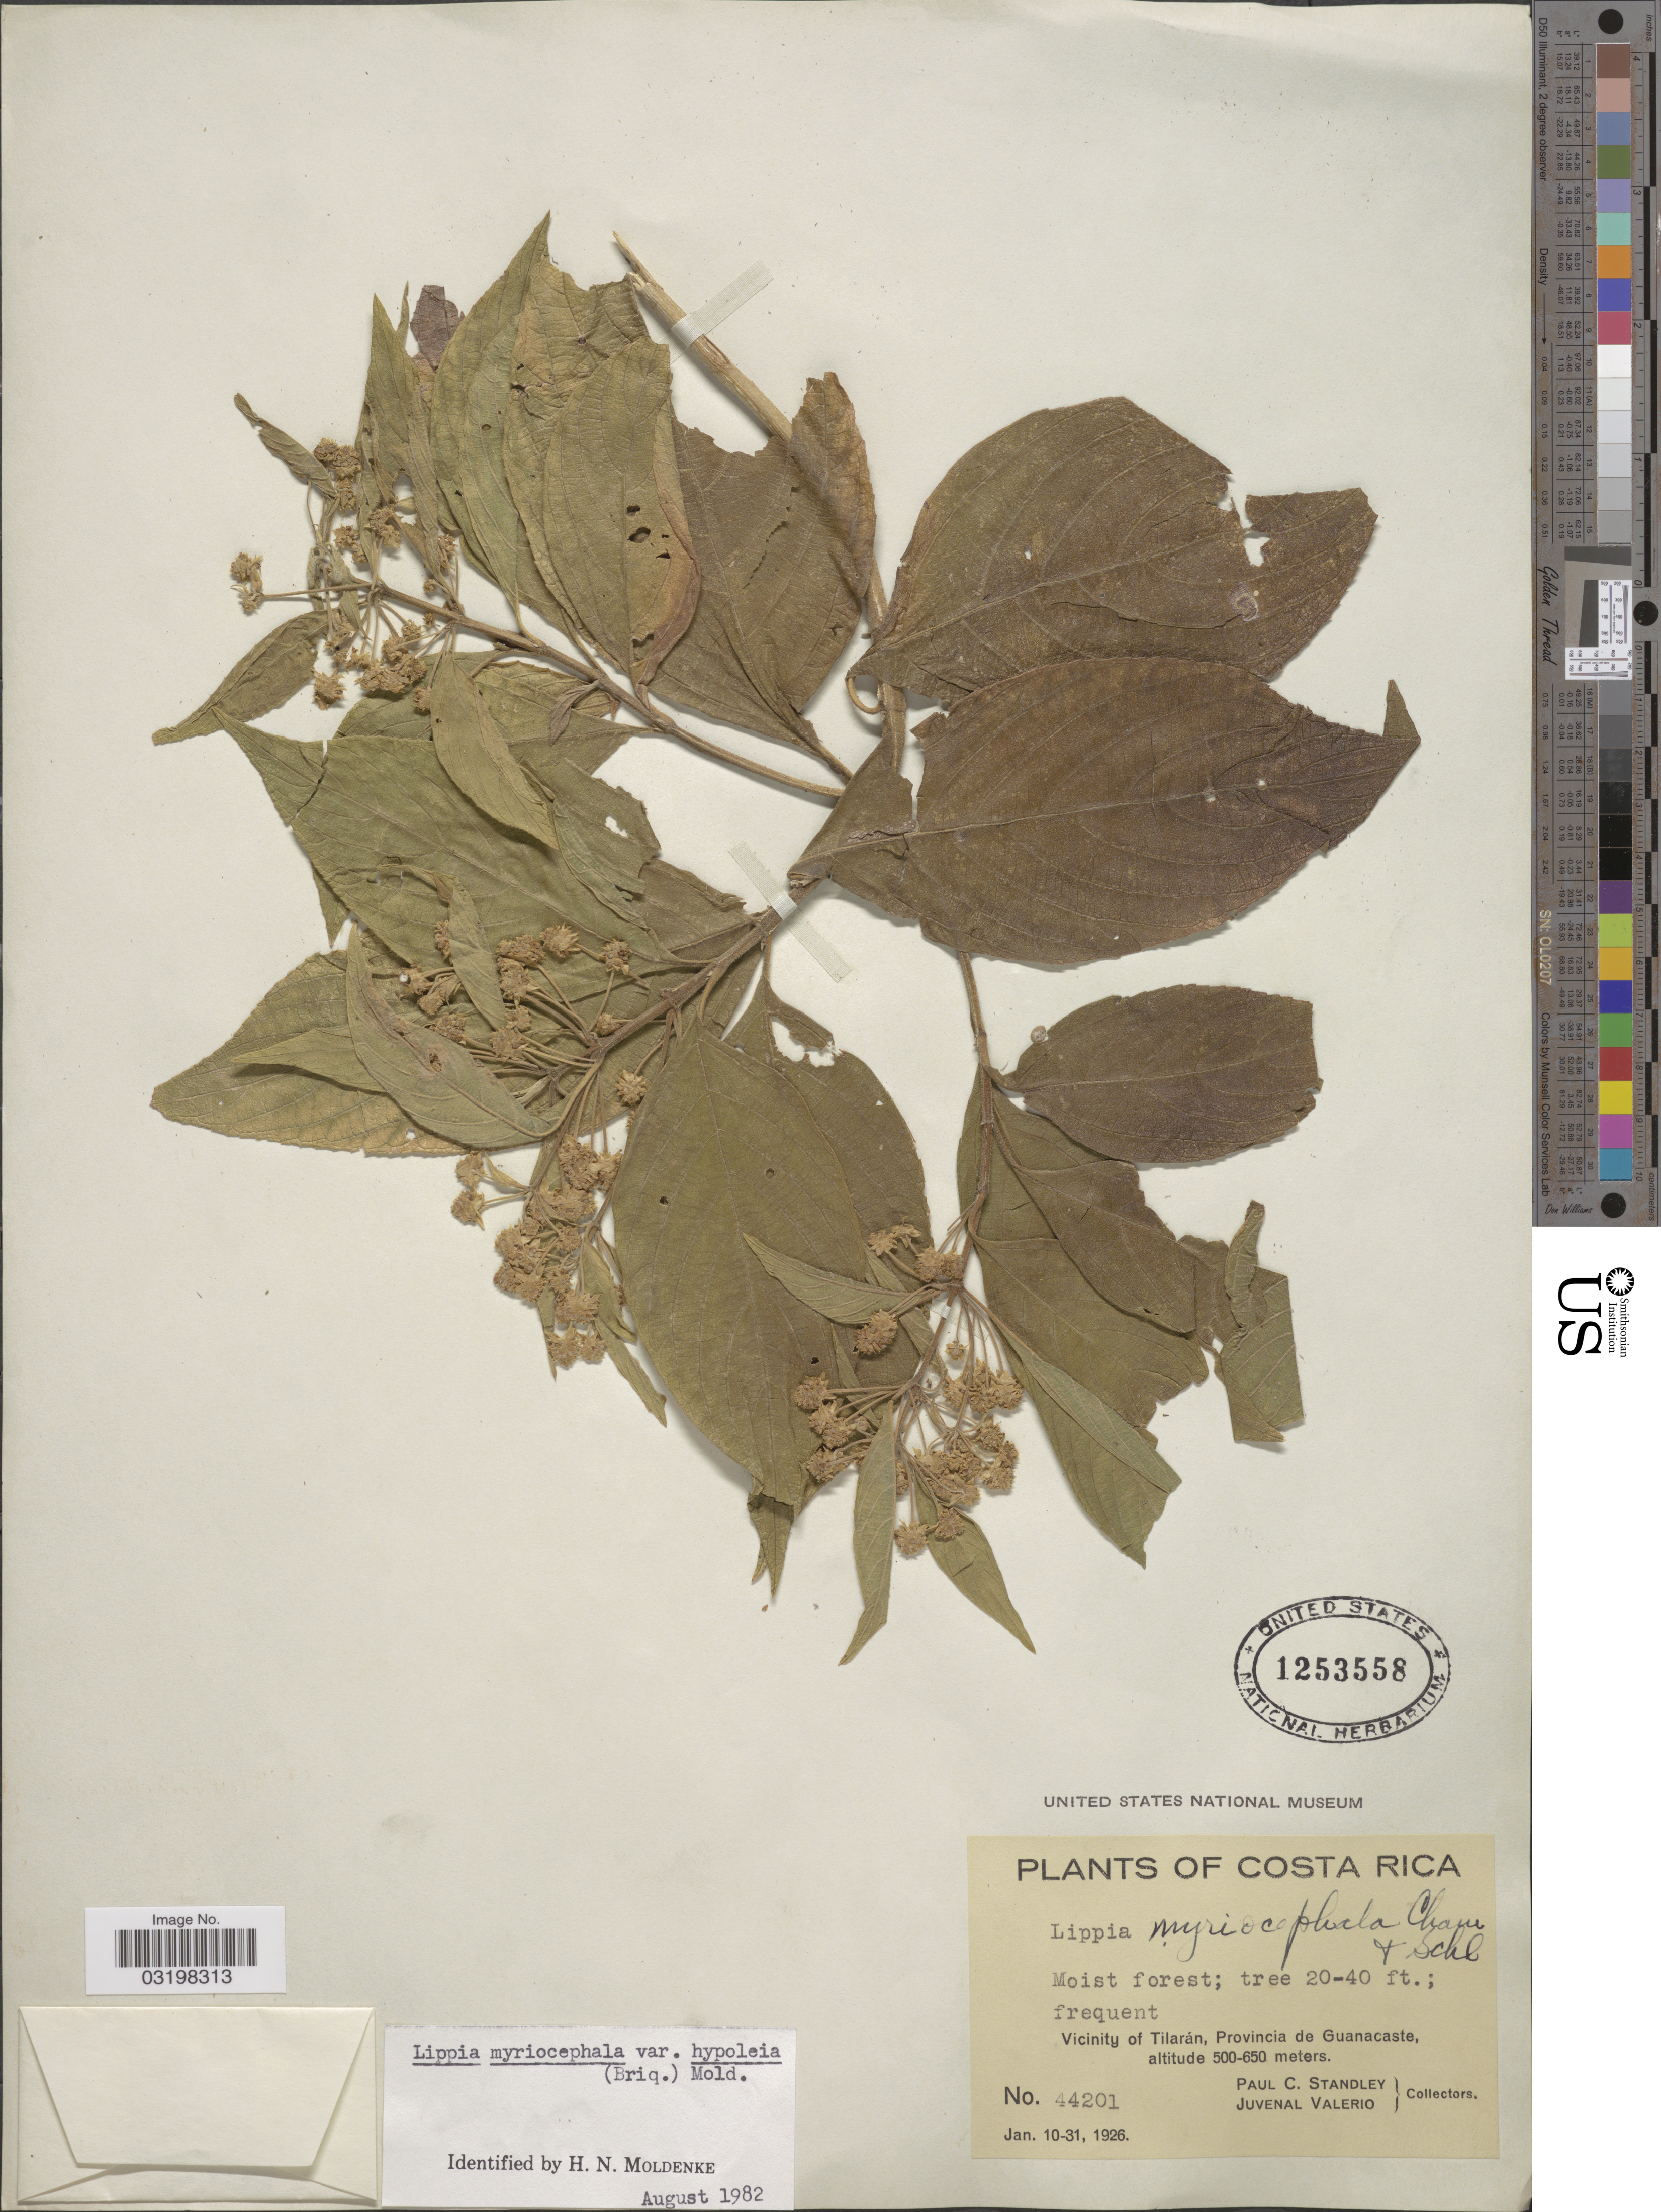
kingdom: Plantae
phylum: Tracheophyta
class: Magnoliopsida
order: Lamiales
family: Verbenaceae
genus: Lippia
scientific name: Lippia myriocephala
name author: Schltdl. & Cham.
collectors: P. C. Standley & J. Valerio R.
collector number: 44201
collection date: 1926-01-10/1926-01-31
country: Costa Rica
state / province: Guanacaste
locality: Vicinity of Tilarán, Provincia de Guanacaste.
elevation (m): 500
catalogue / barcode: US 1253558